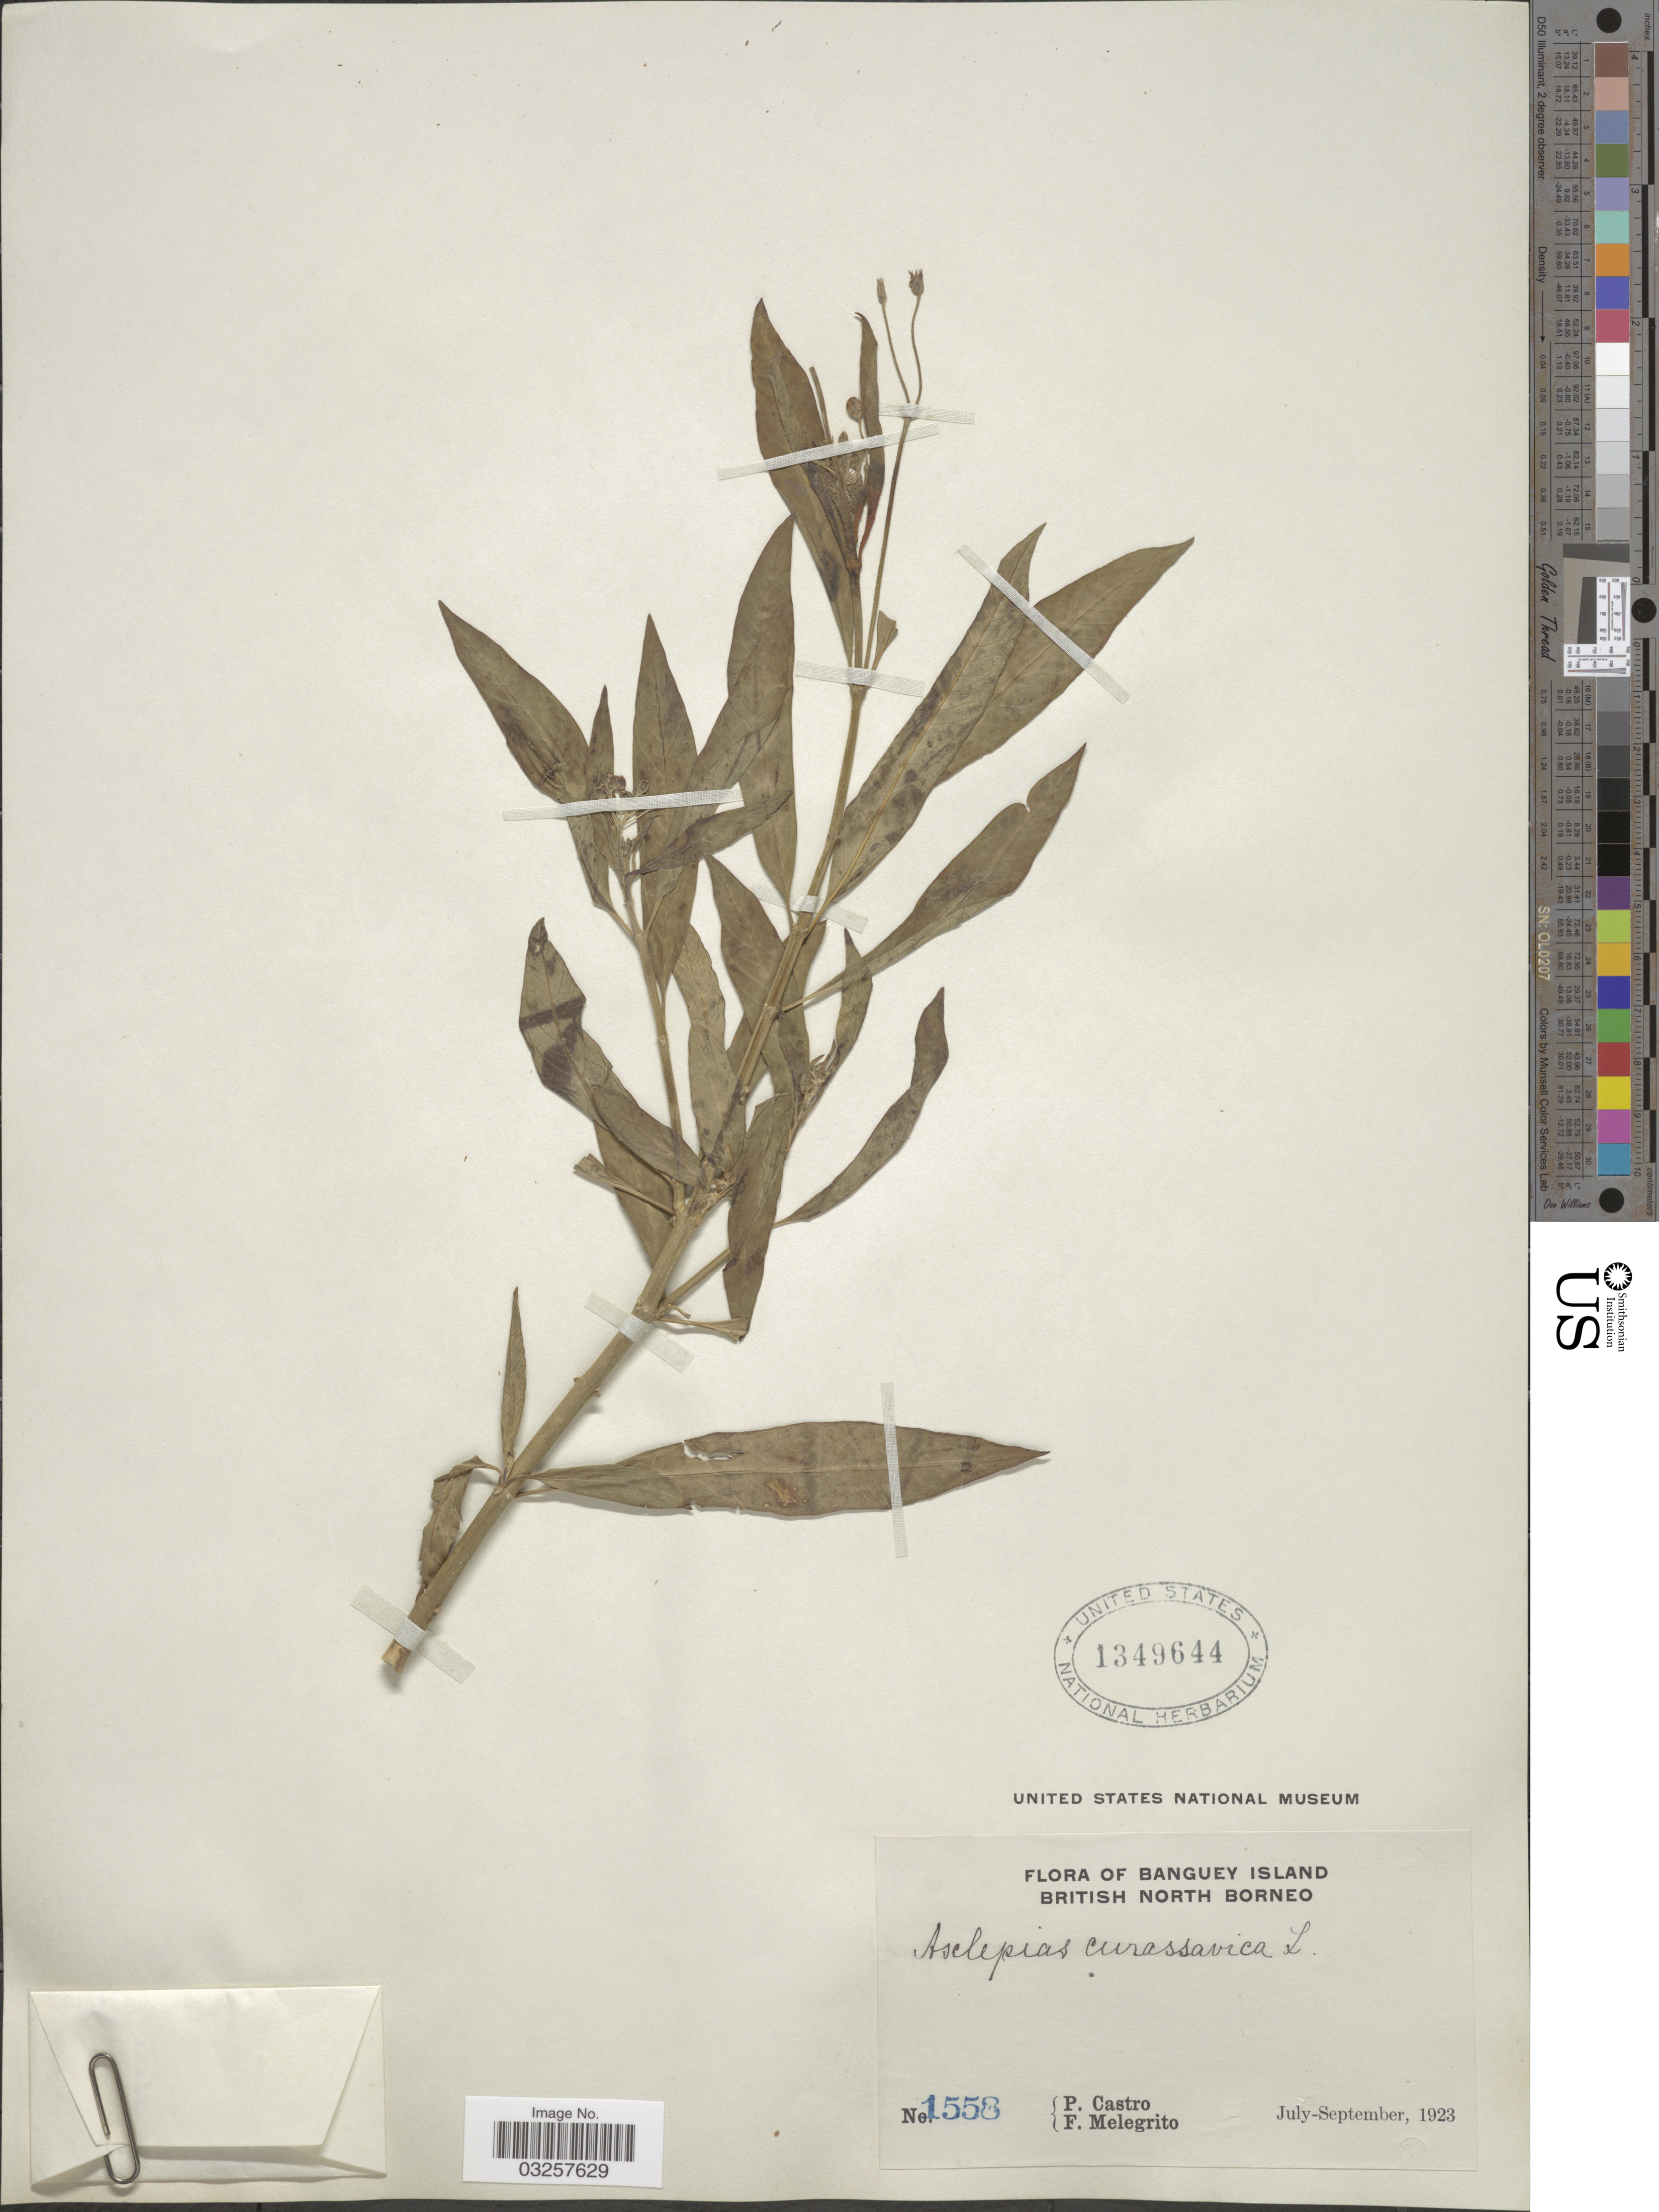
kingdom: Plantae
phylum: Tracheophyta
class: Magnoliopsida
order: Gentianales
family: Apocynaceae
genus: Asclepias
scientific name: Asclepias curassavica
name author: L.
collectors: P. Castro & F. Melegrito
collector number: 1558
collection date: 1923-07/1923-09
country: Malaysia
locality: Banguey Island. British North Borneo.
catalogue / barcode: US 1349644